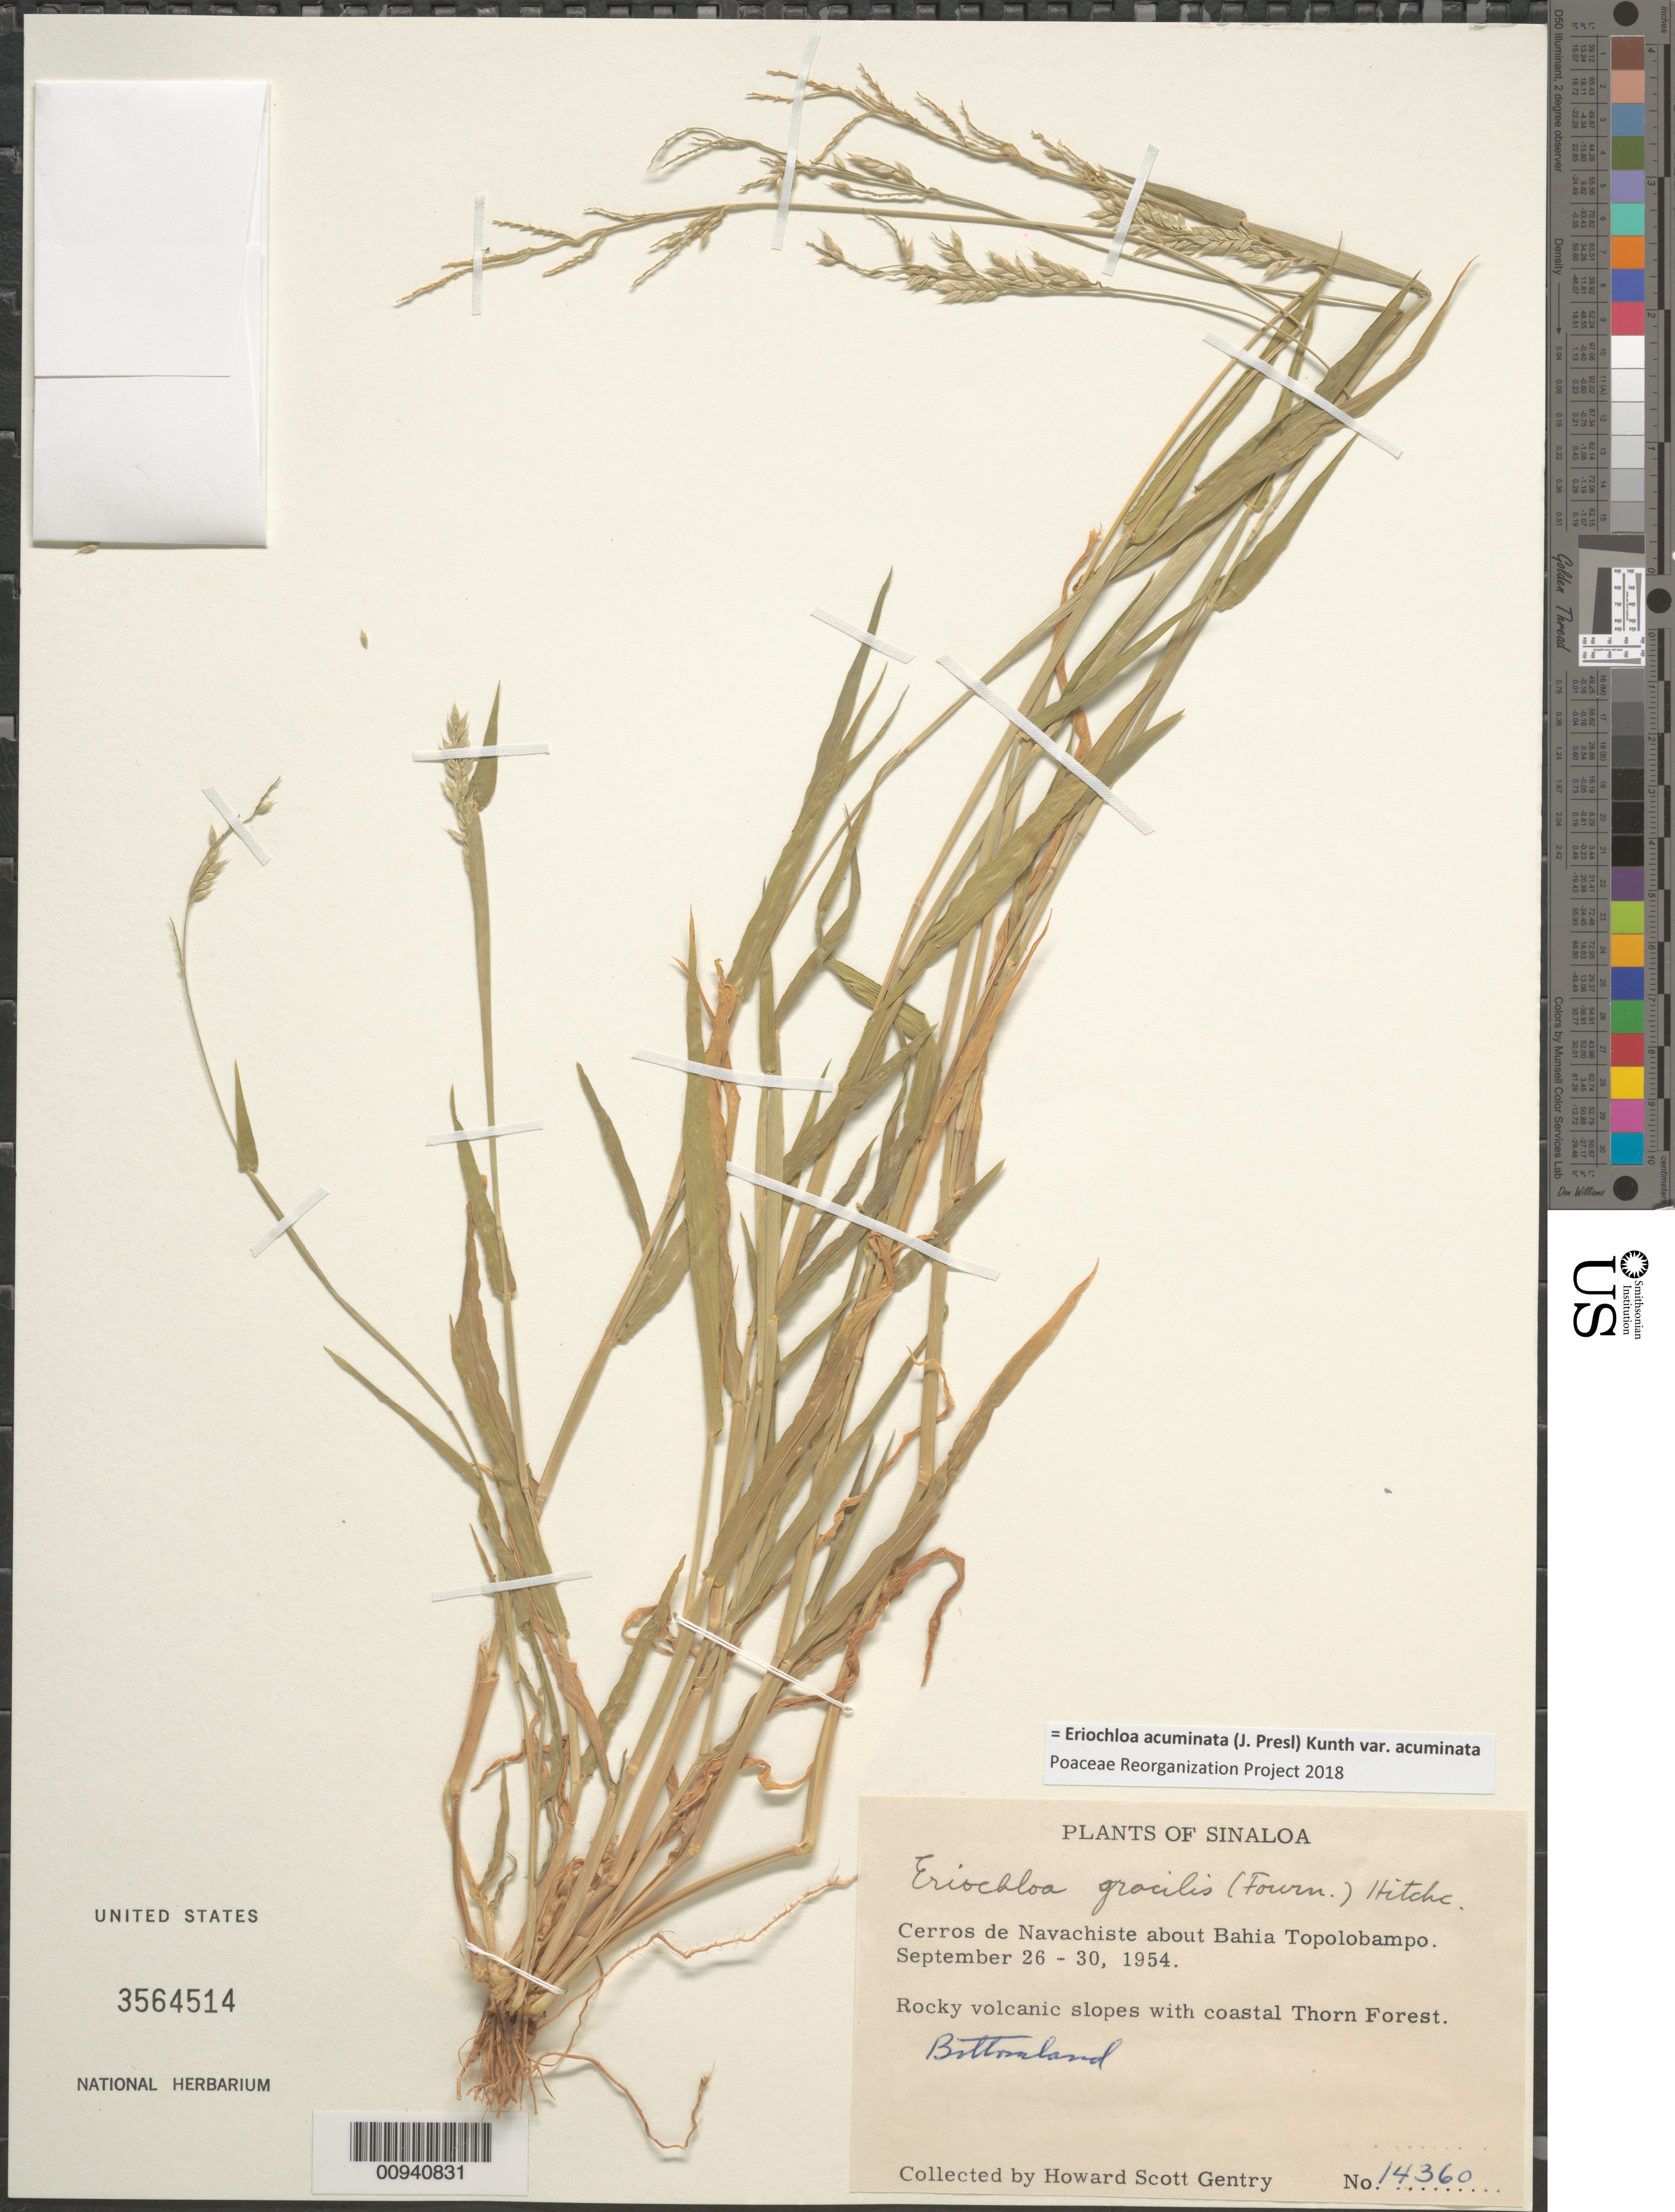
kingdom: Plantae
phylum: Tracheophyta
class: Liliopsida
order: Poales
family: Poaceae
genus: Eriochloa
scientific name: Eriochloa acuminata var. acuminata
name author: (J. Presl) Kunth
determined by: Poaceae Reorganization Project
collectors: H. S. Gentry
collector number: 14360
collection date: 1954-09-26/1954-09-30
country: Mexico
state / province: Sinaloa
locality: Cerros de Navachiste about (sic) Bahia Topolobampo.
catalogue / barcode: US 3564514